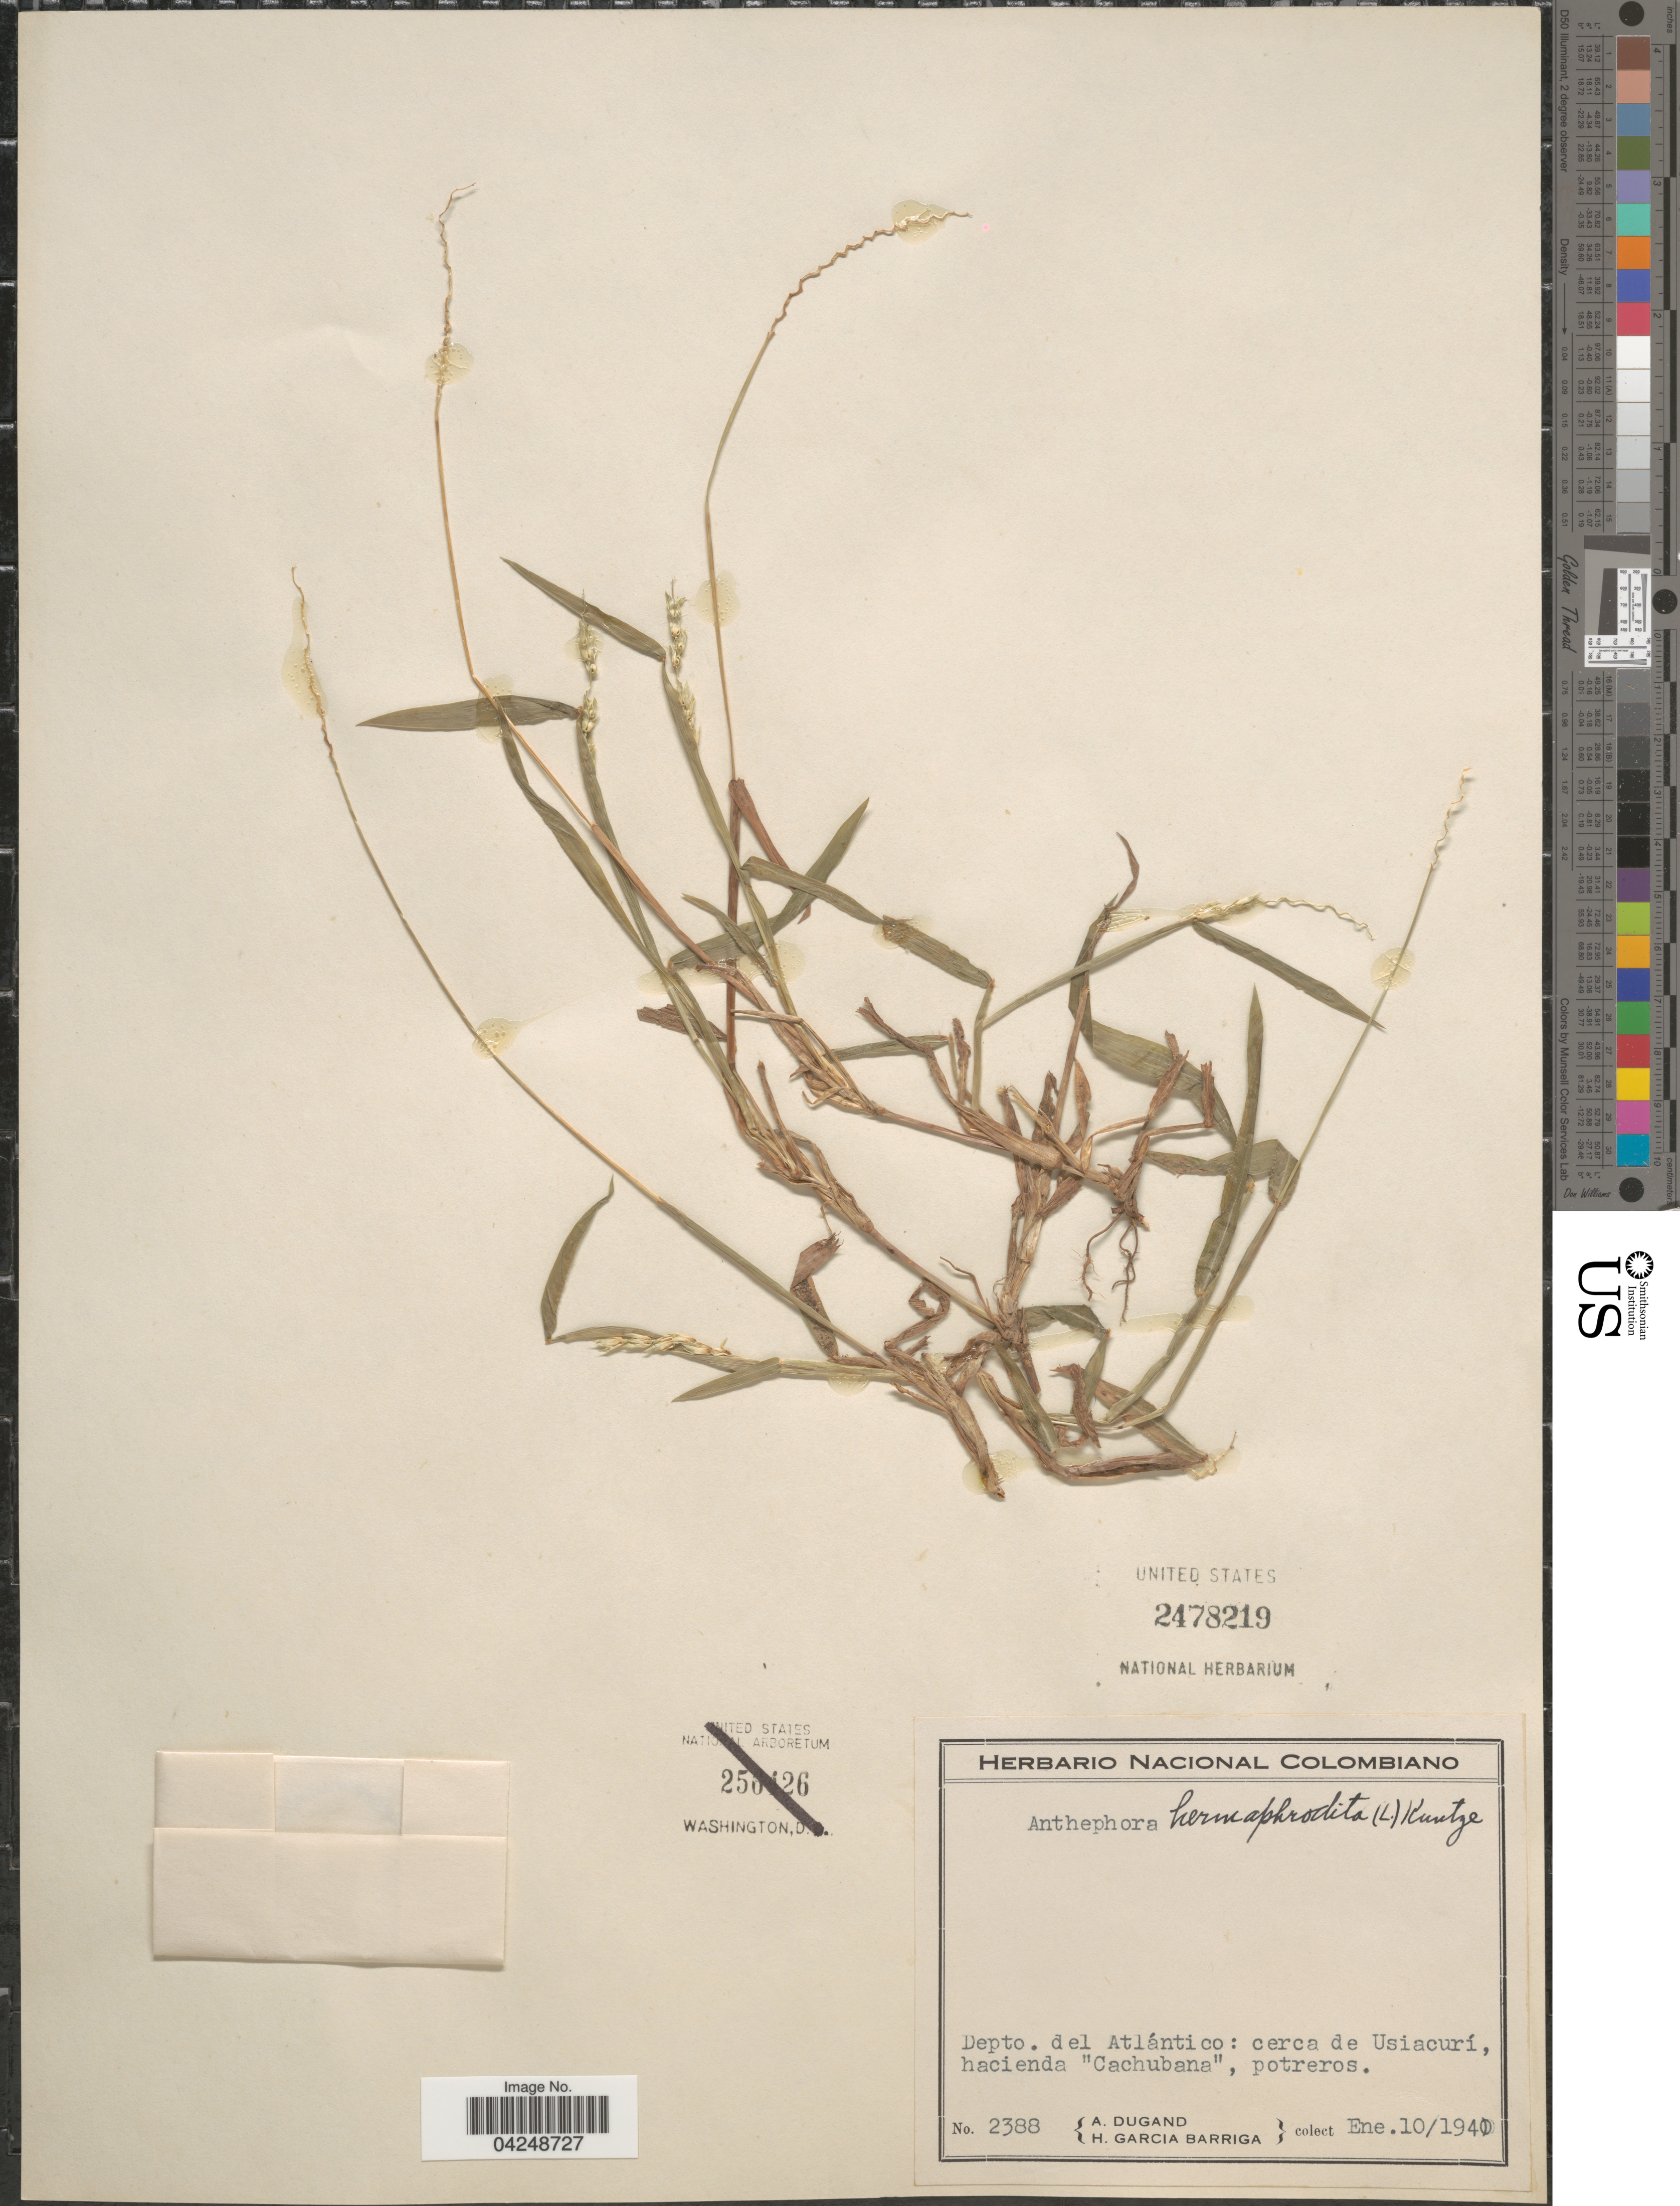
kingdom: Plantae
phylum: Tracheophyta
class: Liliopsida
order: Poales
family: Poaceae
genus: Anthephora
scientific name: Anthephora hermaphrodita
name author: (L.) Kuntze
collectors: A. Dugand & H. García Barriga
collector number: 2388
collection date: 1940-01-10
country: Colombia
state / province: Atlántico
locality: Depto. del Atlántico: cerca de Usiacurí, hacienda "Cachubana", potreros.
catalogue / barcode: US 2478219